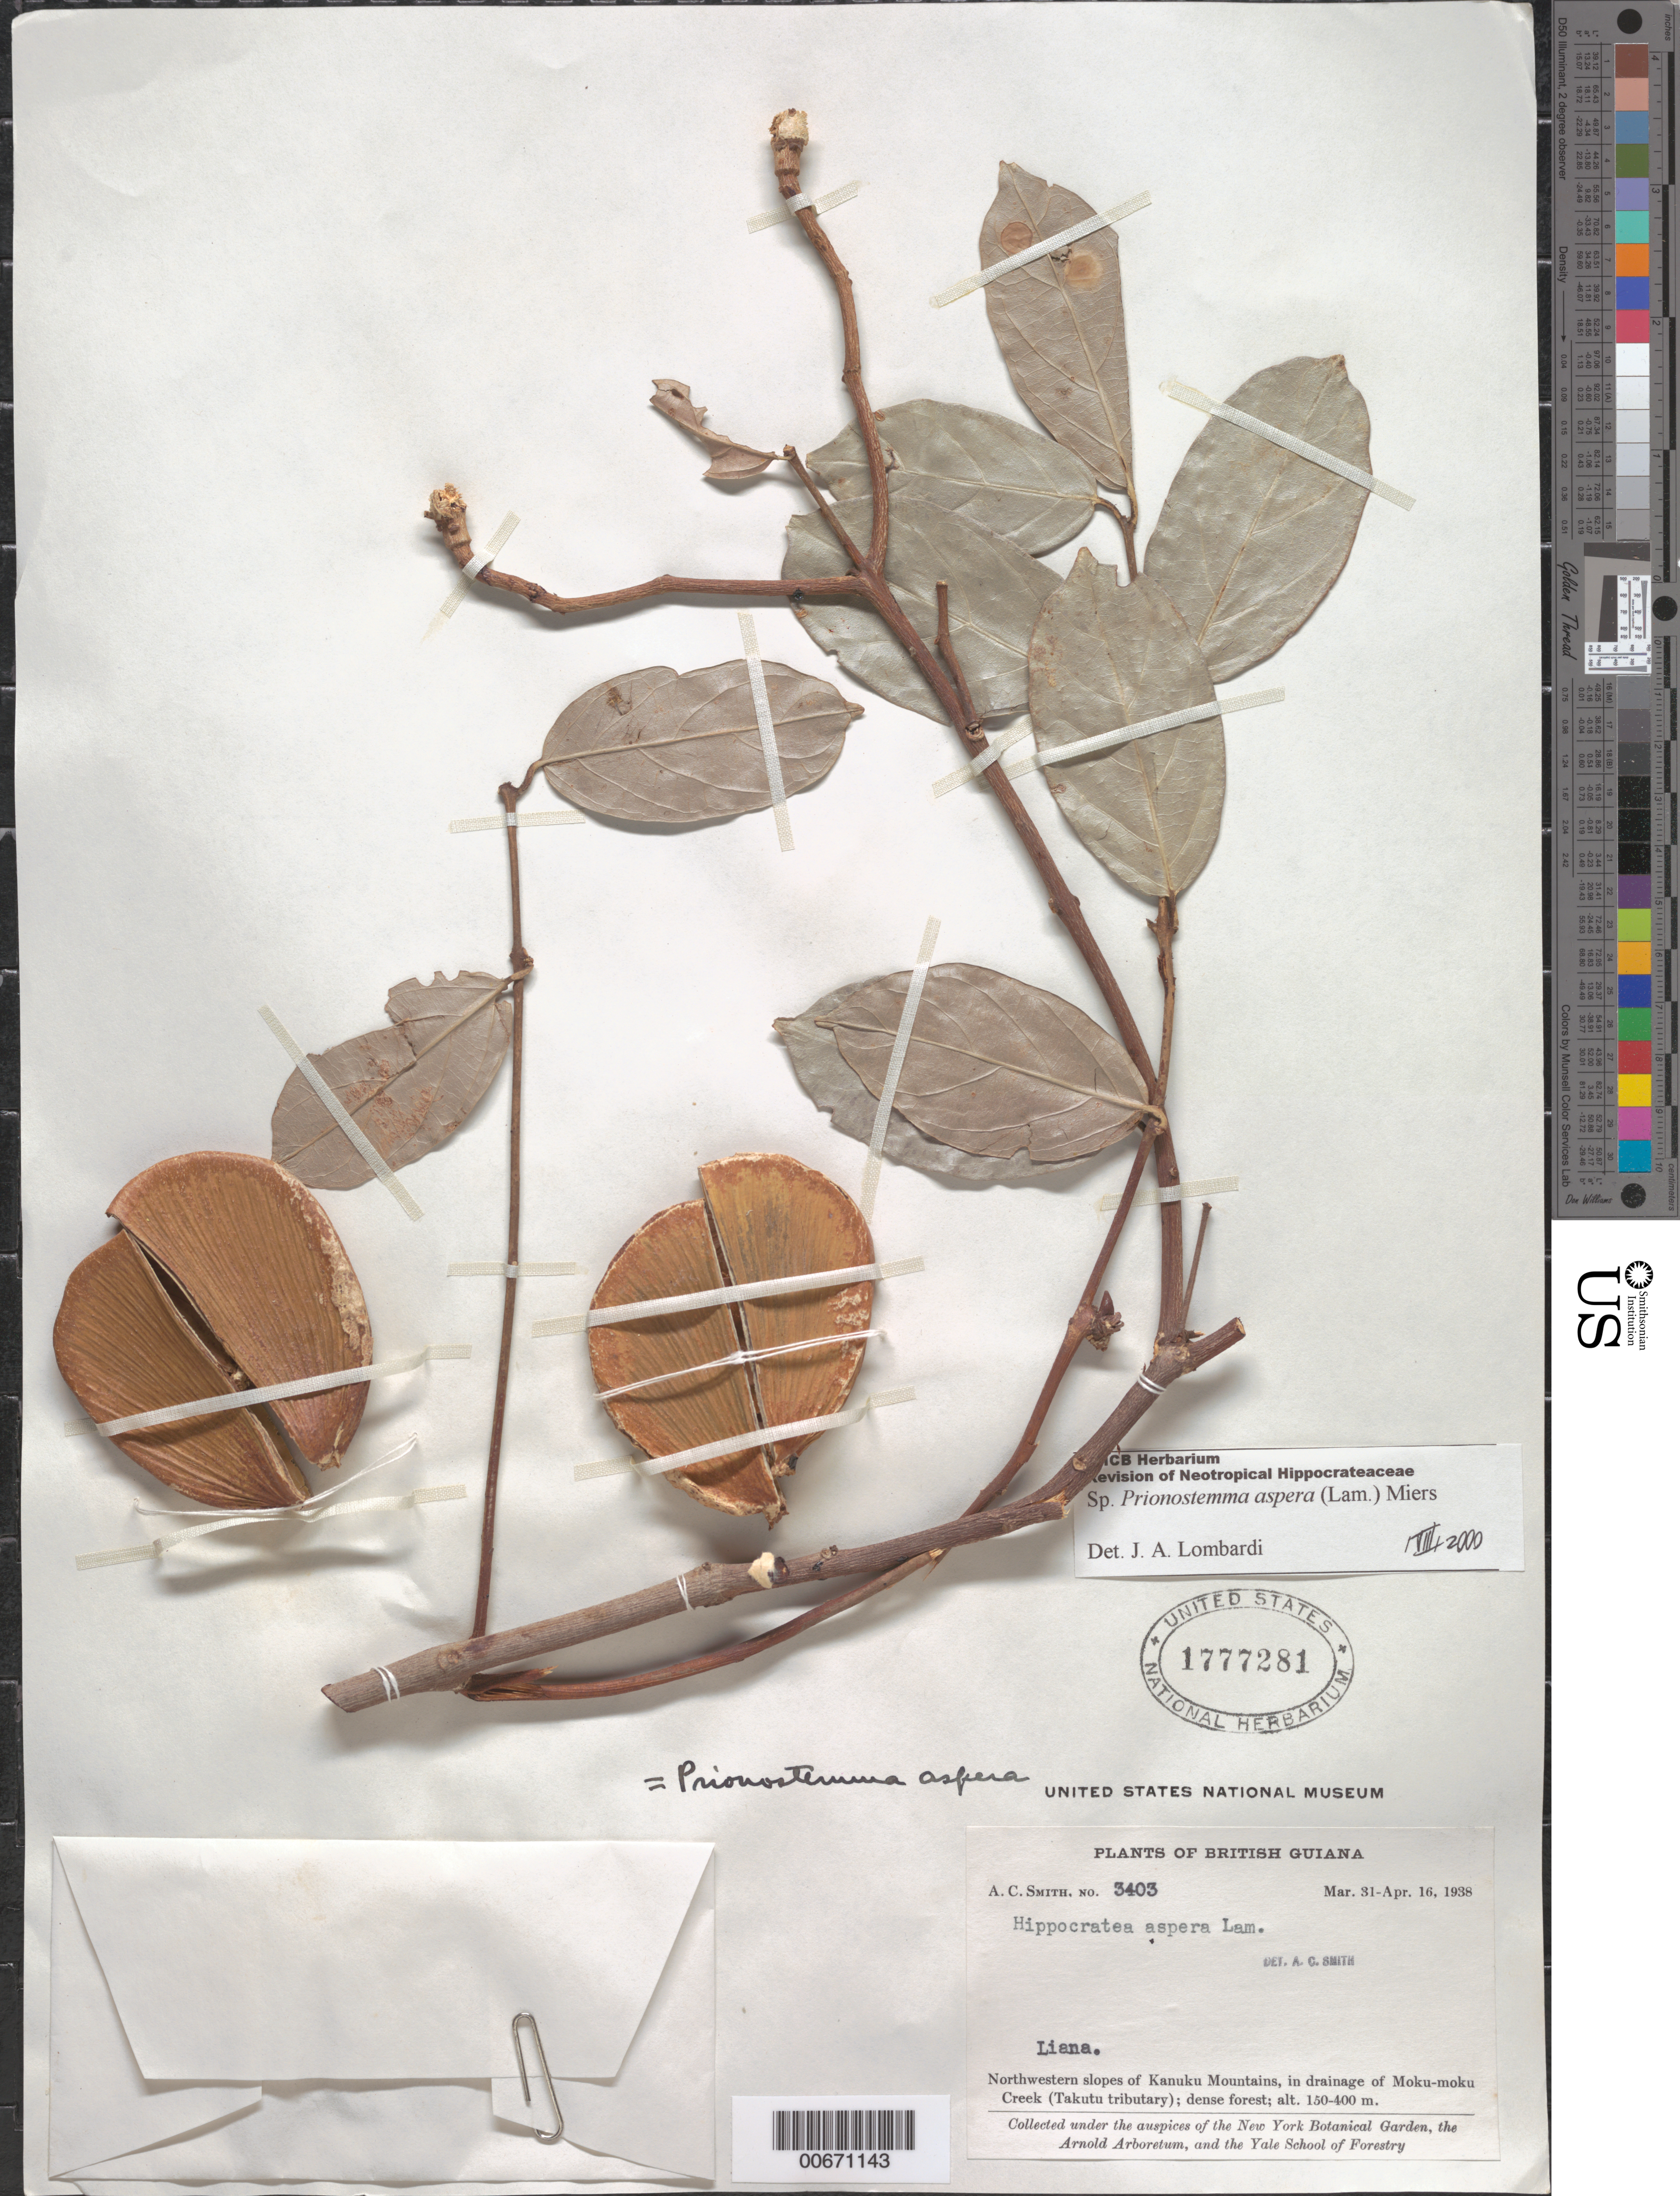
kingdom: Plantae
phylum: Tracheophyta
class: Magnoliopsida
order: Celastrales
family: Celastraceae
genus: Prionostemma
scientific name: Prionostemma aspera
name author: (Lam.) Miers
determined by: Lombardi, Julio A.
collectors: A. C. Smith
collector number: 3403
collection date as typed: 31-Mar-38 to 16-Apr-38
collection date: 1938-03-31/1938-04-16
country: Guyana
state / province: U. Takutu-U. Essequibo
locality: Kanuku Mts., NW slopes, in drainage of Moku-moku Creek (Takutu tributary)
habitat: Dense forest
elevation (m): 150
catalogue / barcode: US 1777281